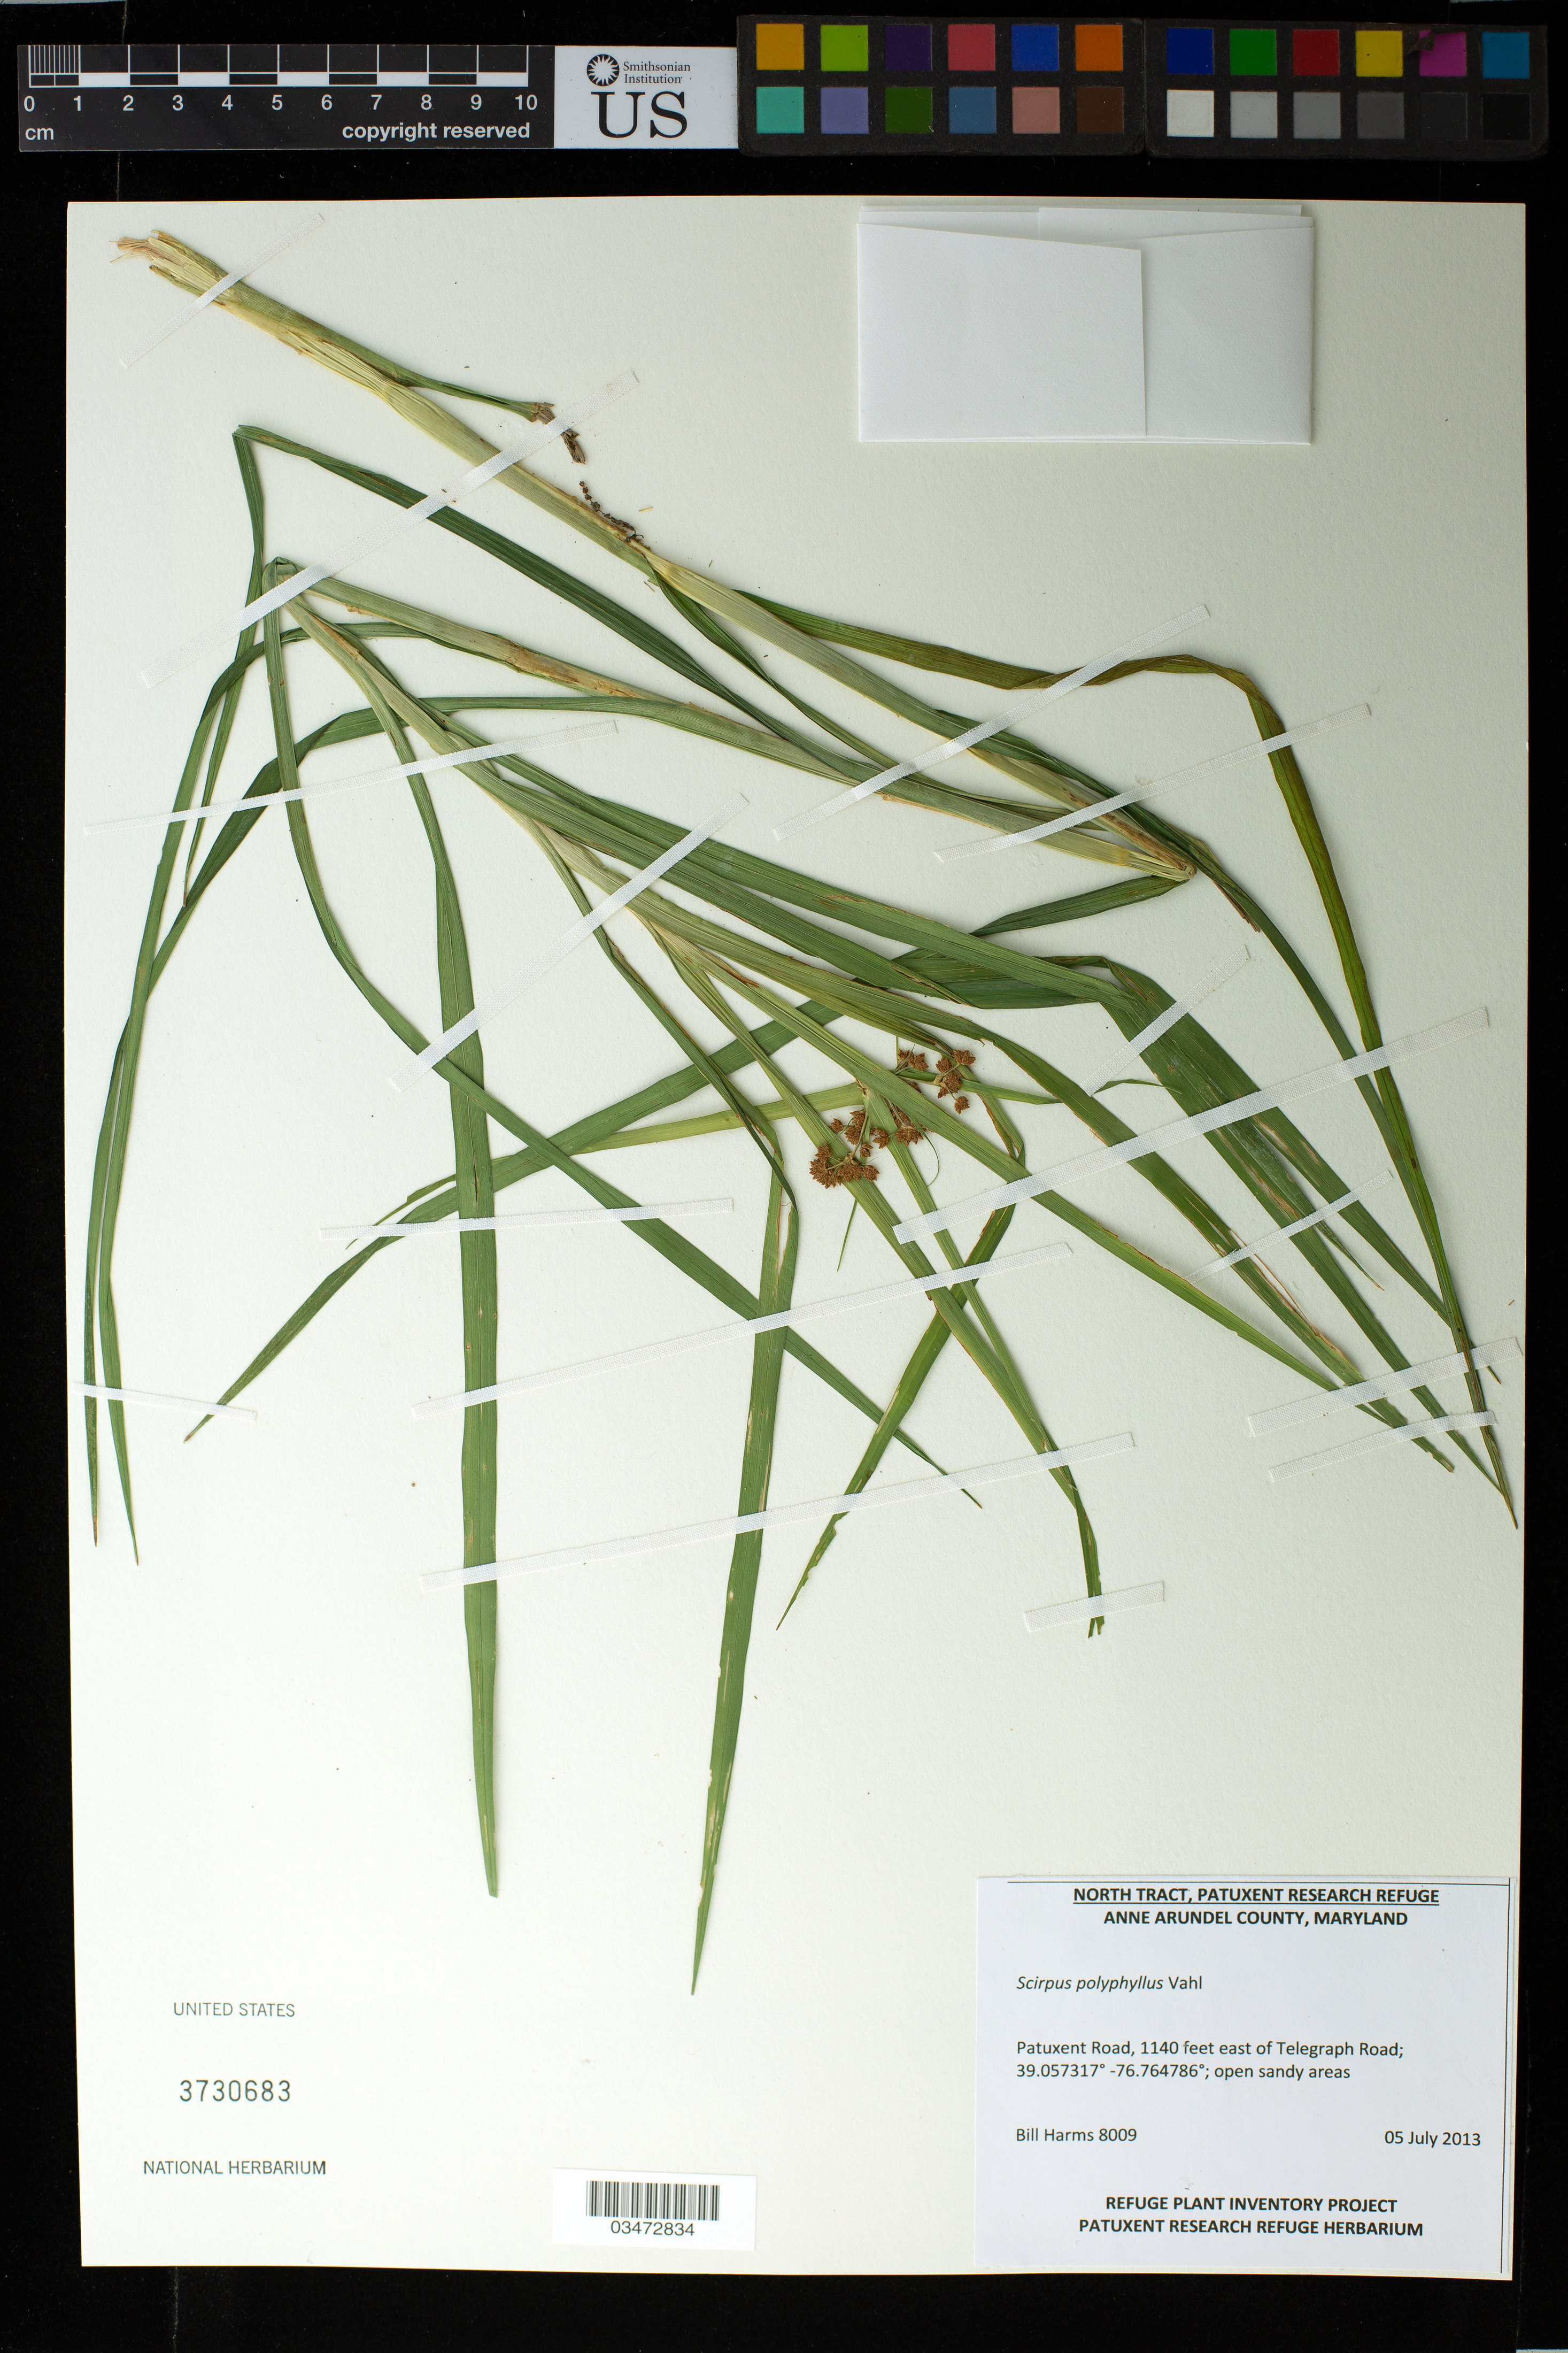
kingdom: Plantae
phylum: Tracheophyta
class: Liliopsida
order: Poales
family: Cyperaceae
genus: Scirpus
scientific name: Scirpus polyphyllus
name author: Vahl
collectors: B. Harms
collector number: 8009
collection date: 2013-07-05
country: United States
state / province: Maryland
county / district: Anne Arundel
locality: Patuxent Road, 1140 feet east of Telegraph Road; open sandy areas.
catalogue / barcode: US 3730683